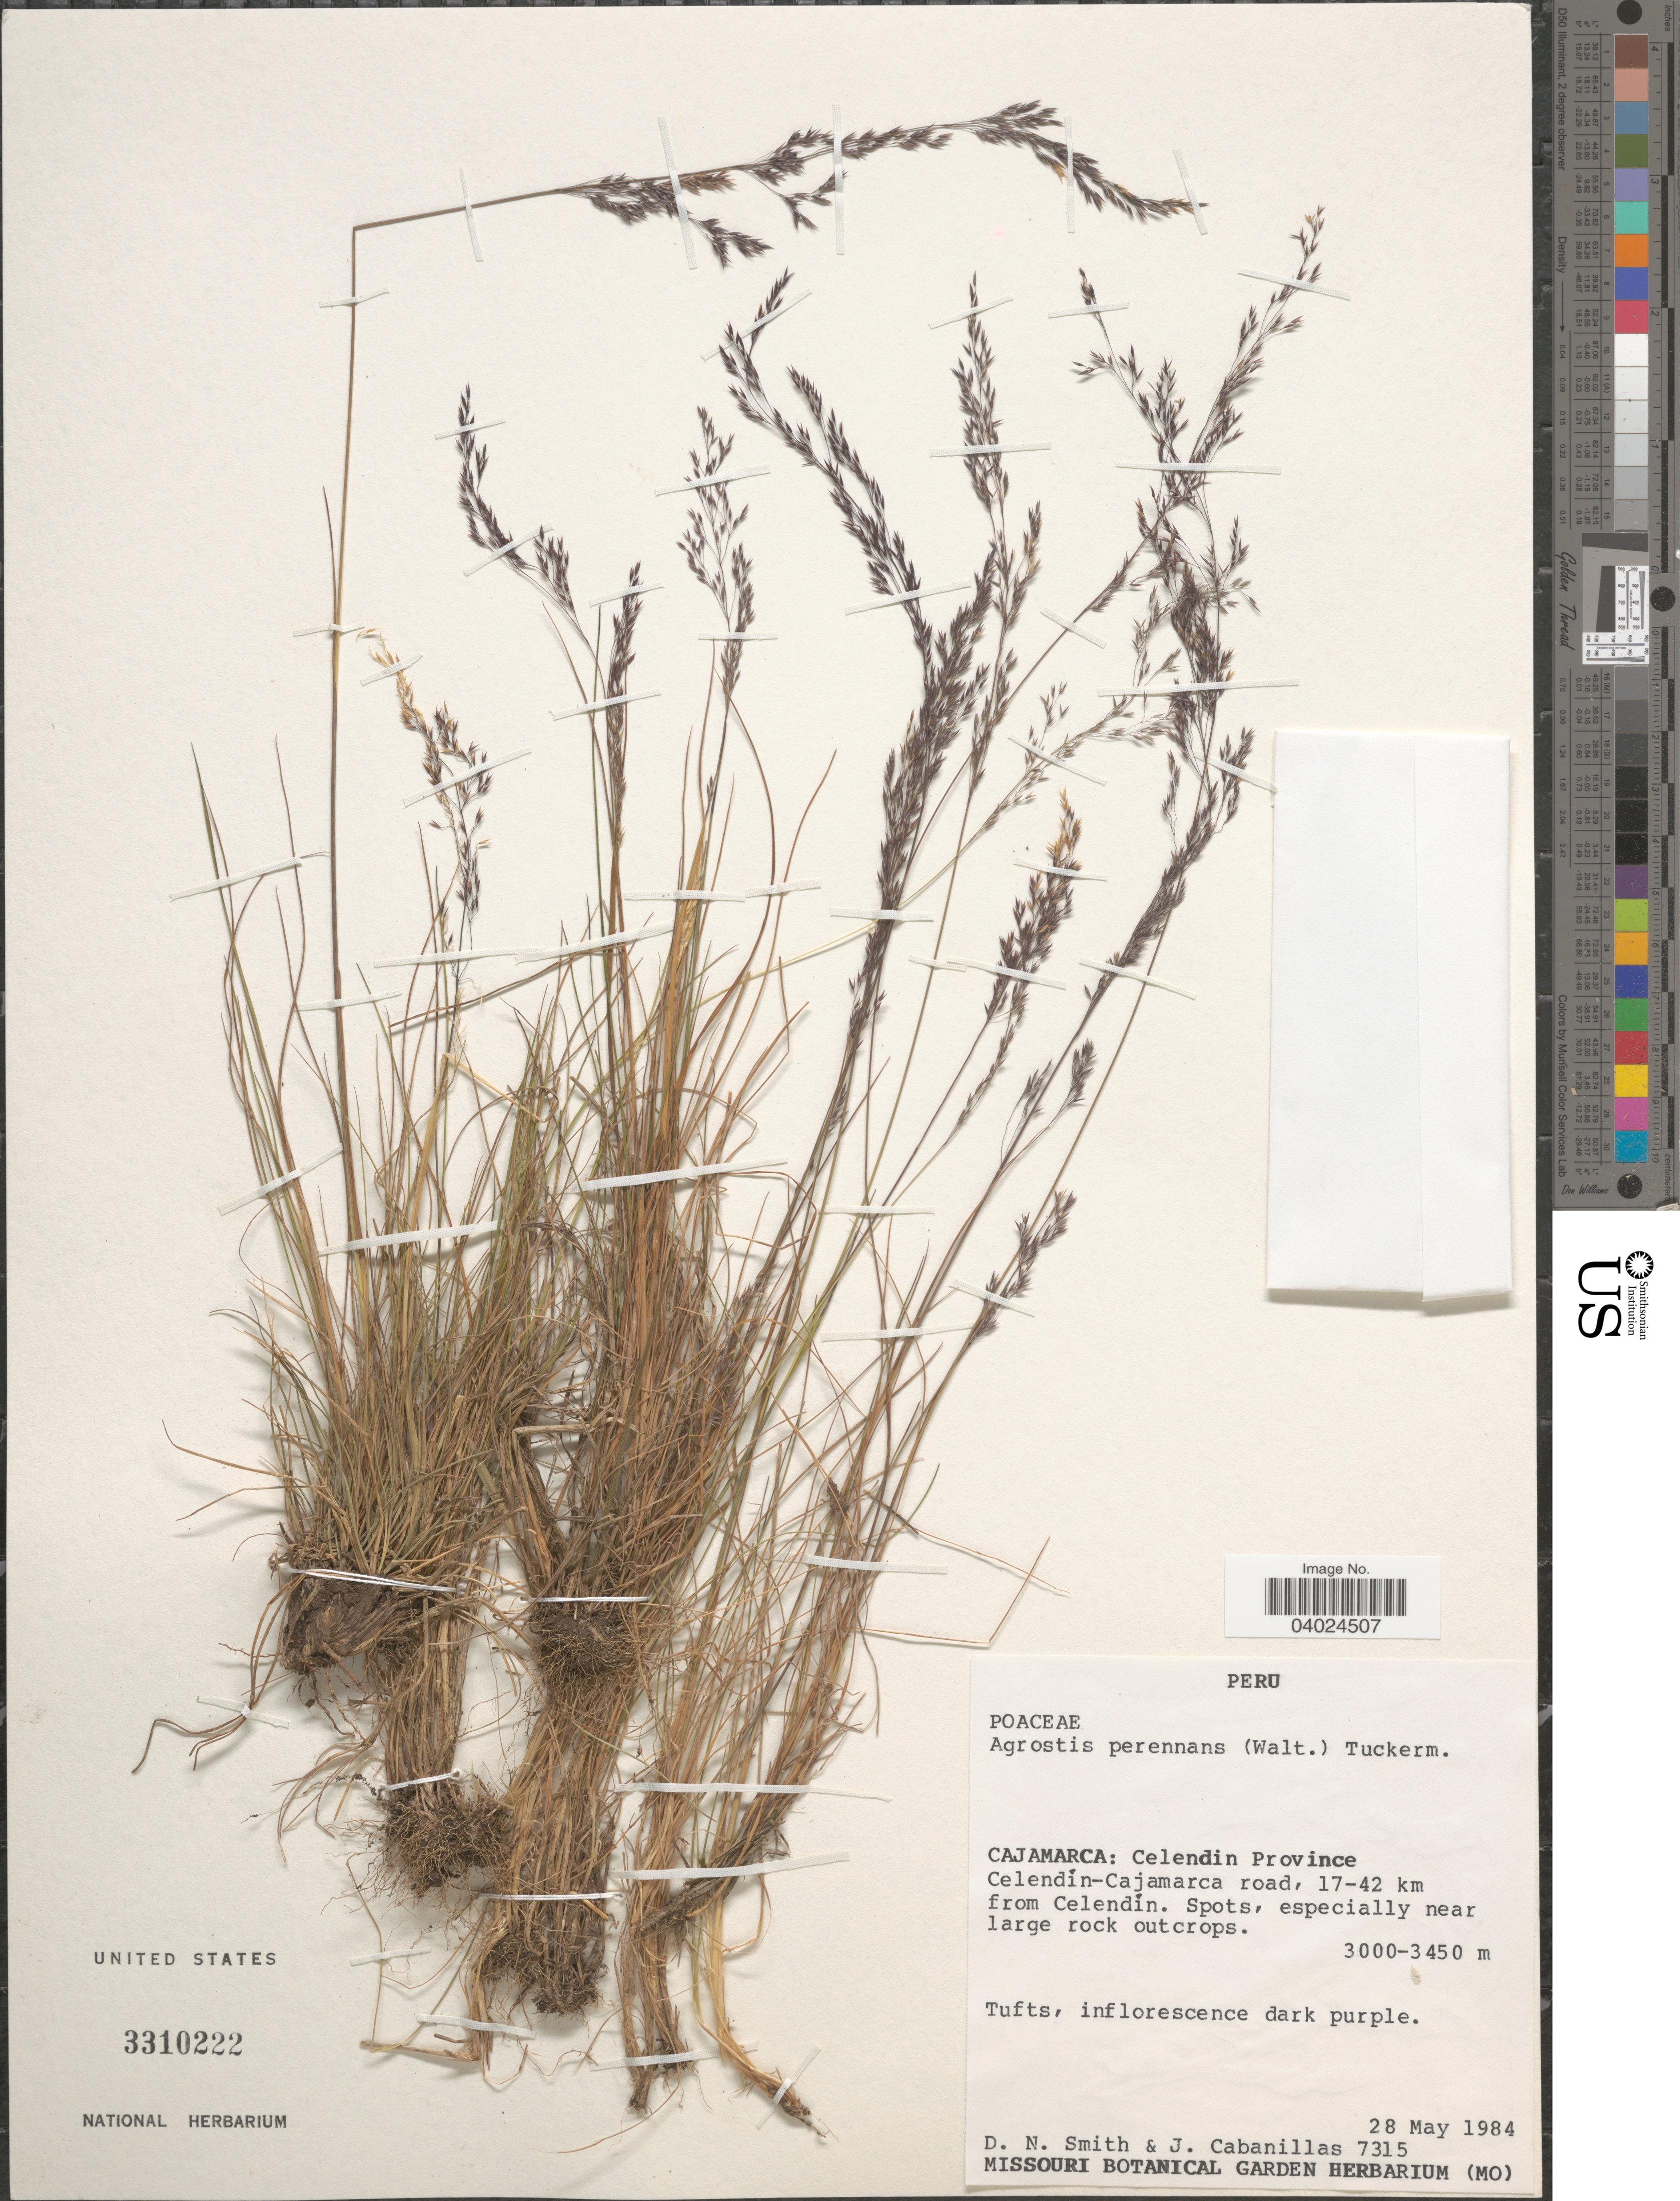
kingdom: Plantae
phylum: Tracheophyta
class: Liliopsida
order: Poales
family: Poaceae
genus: Agrostis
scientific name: Agrostis perennans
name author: (Walter) Tuck.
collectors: D. Smith & J. Cabanillas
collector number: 7315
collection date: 1984-05-28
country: Peru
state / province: Cajamarca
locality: Celendin Province. Celendin-Cajamarca road, 17-42 km from Celendin. Spots, especially near large rock outcrops.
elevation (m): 3000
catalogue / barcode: US 3310222